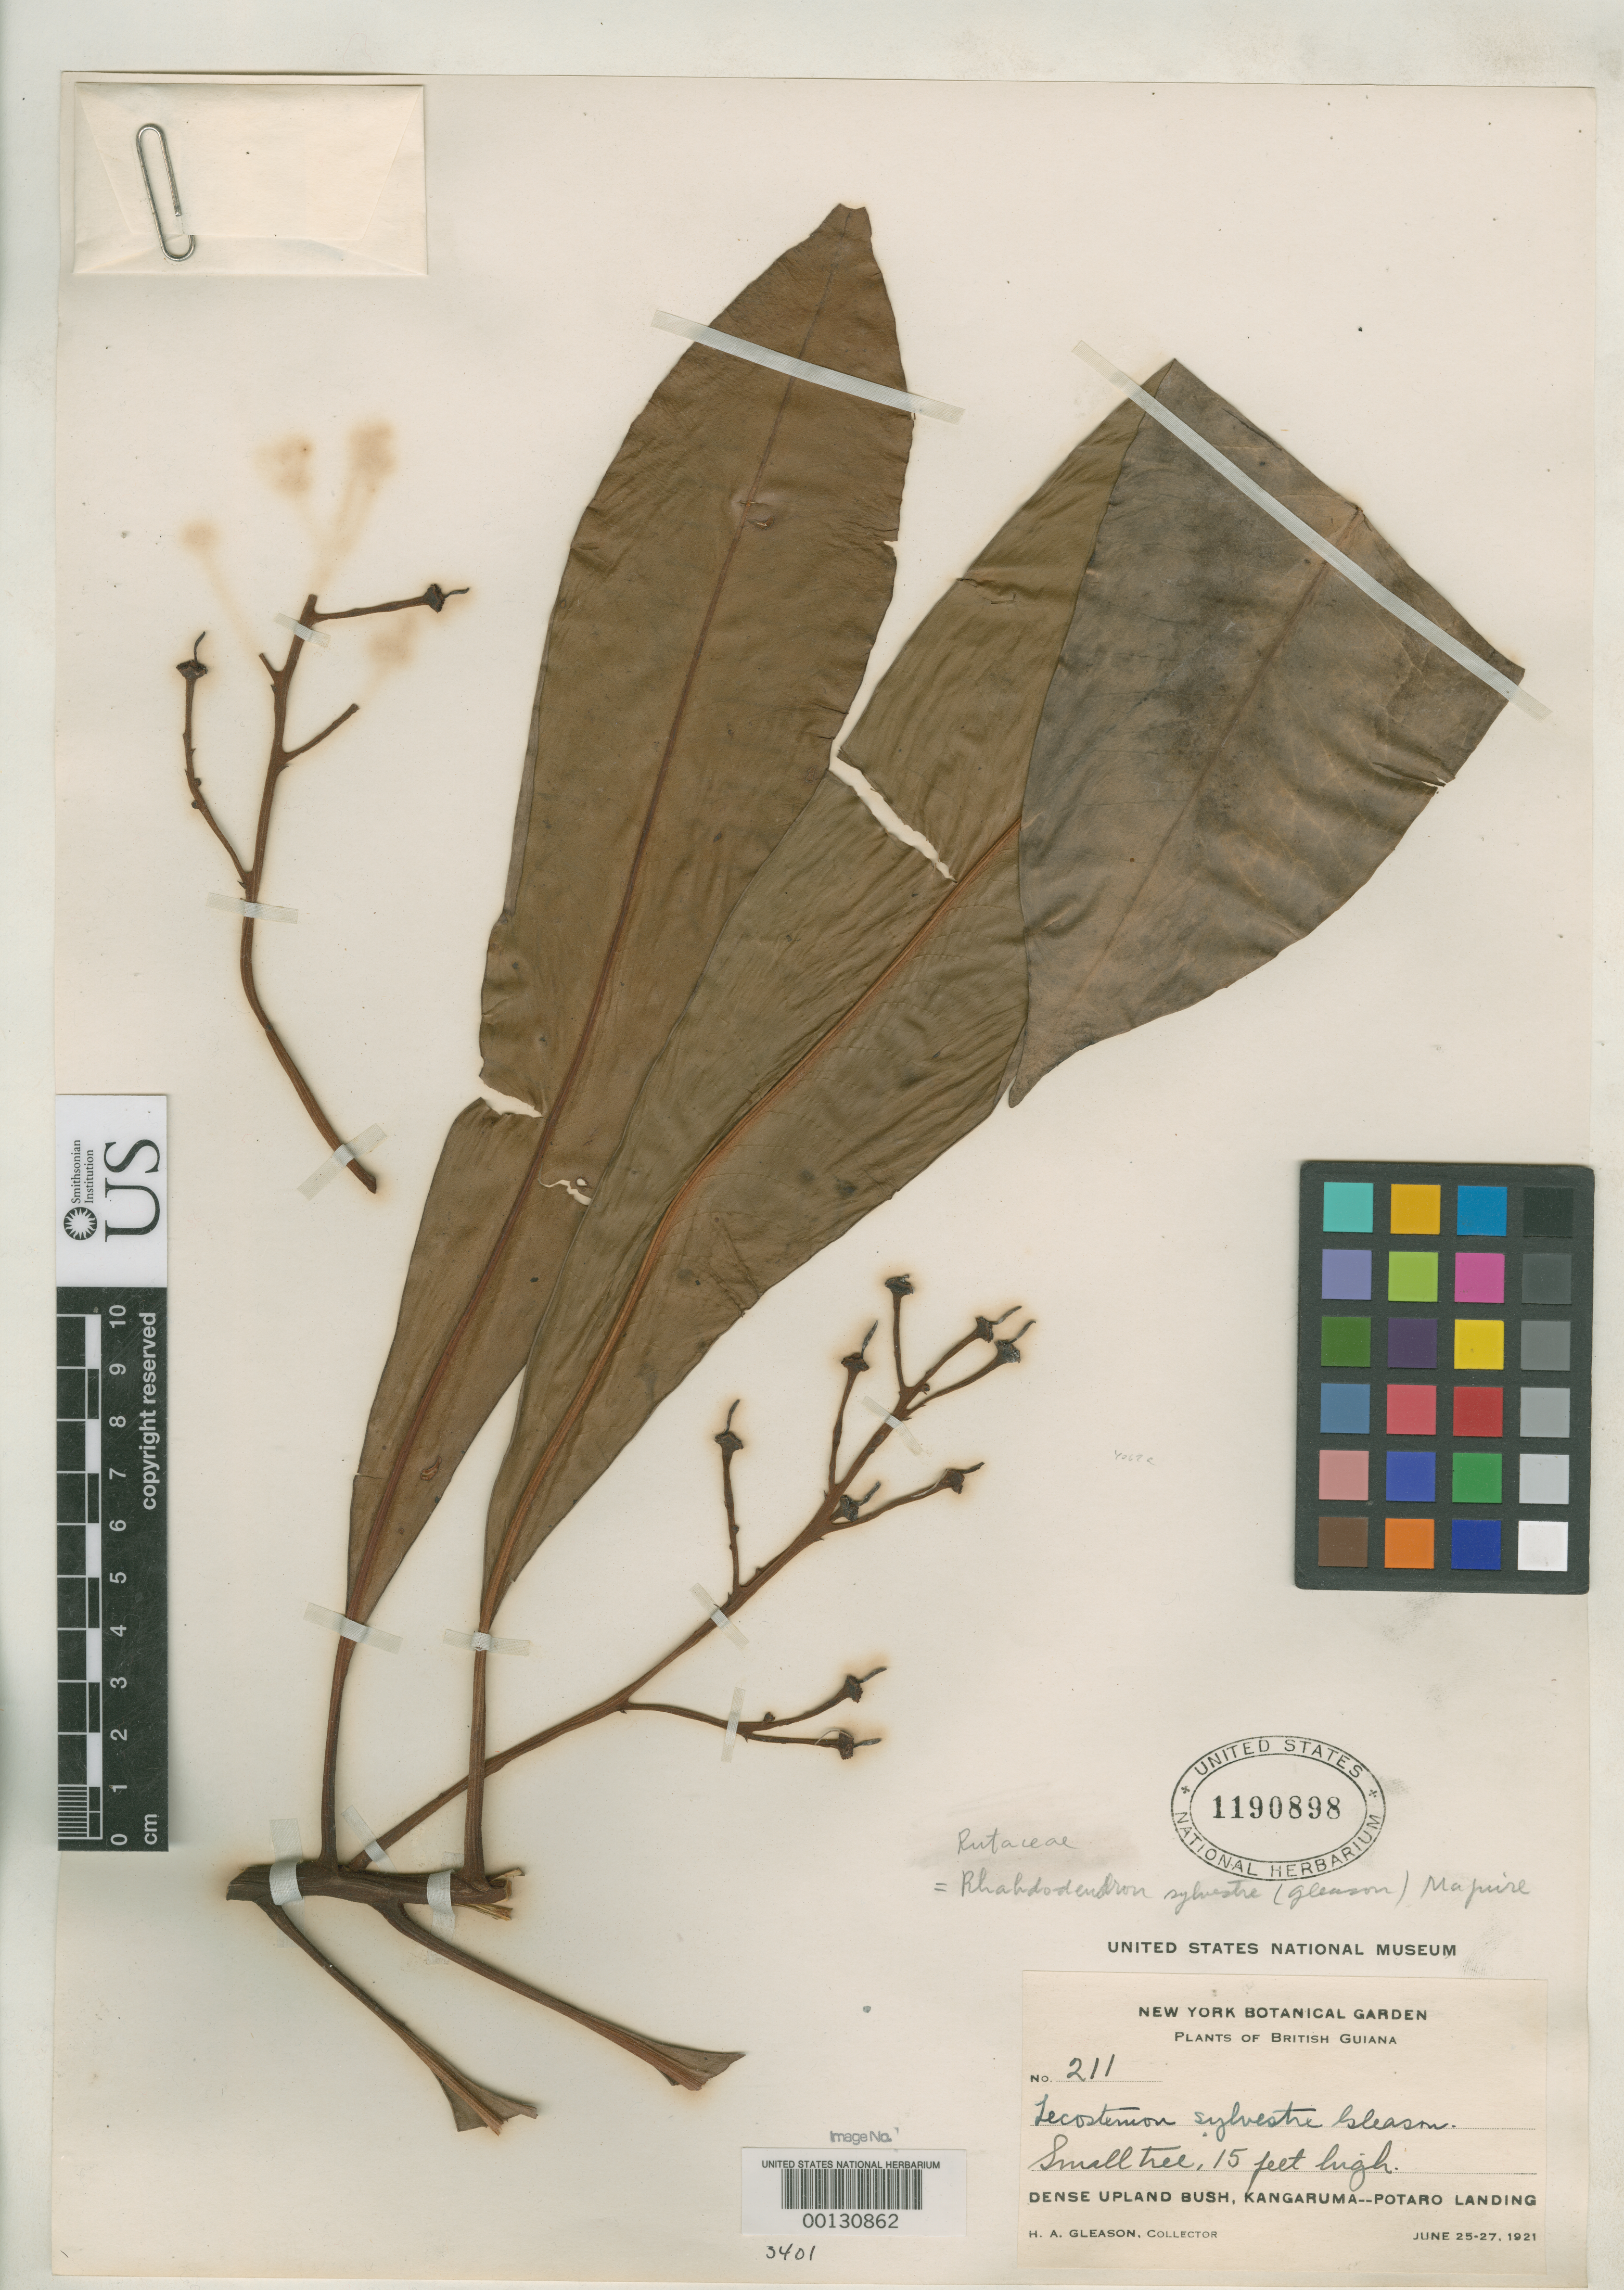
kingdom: Plantae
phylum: Tracheophyta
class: Magnoliopsida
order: Caryophyllales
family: Rhabdodendraceae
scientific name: Lecostemon sylvestre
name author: Gleason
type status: Isotype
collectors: H. A. Gleason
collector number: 211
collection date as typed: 25 Jun 1921 to 27 Jun 1921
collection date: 1921-06-25/1921-06-27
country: Guyana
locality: Between Kangaruma & Potaro Landing.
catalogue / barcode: US 1190898